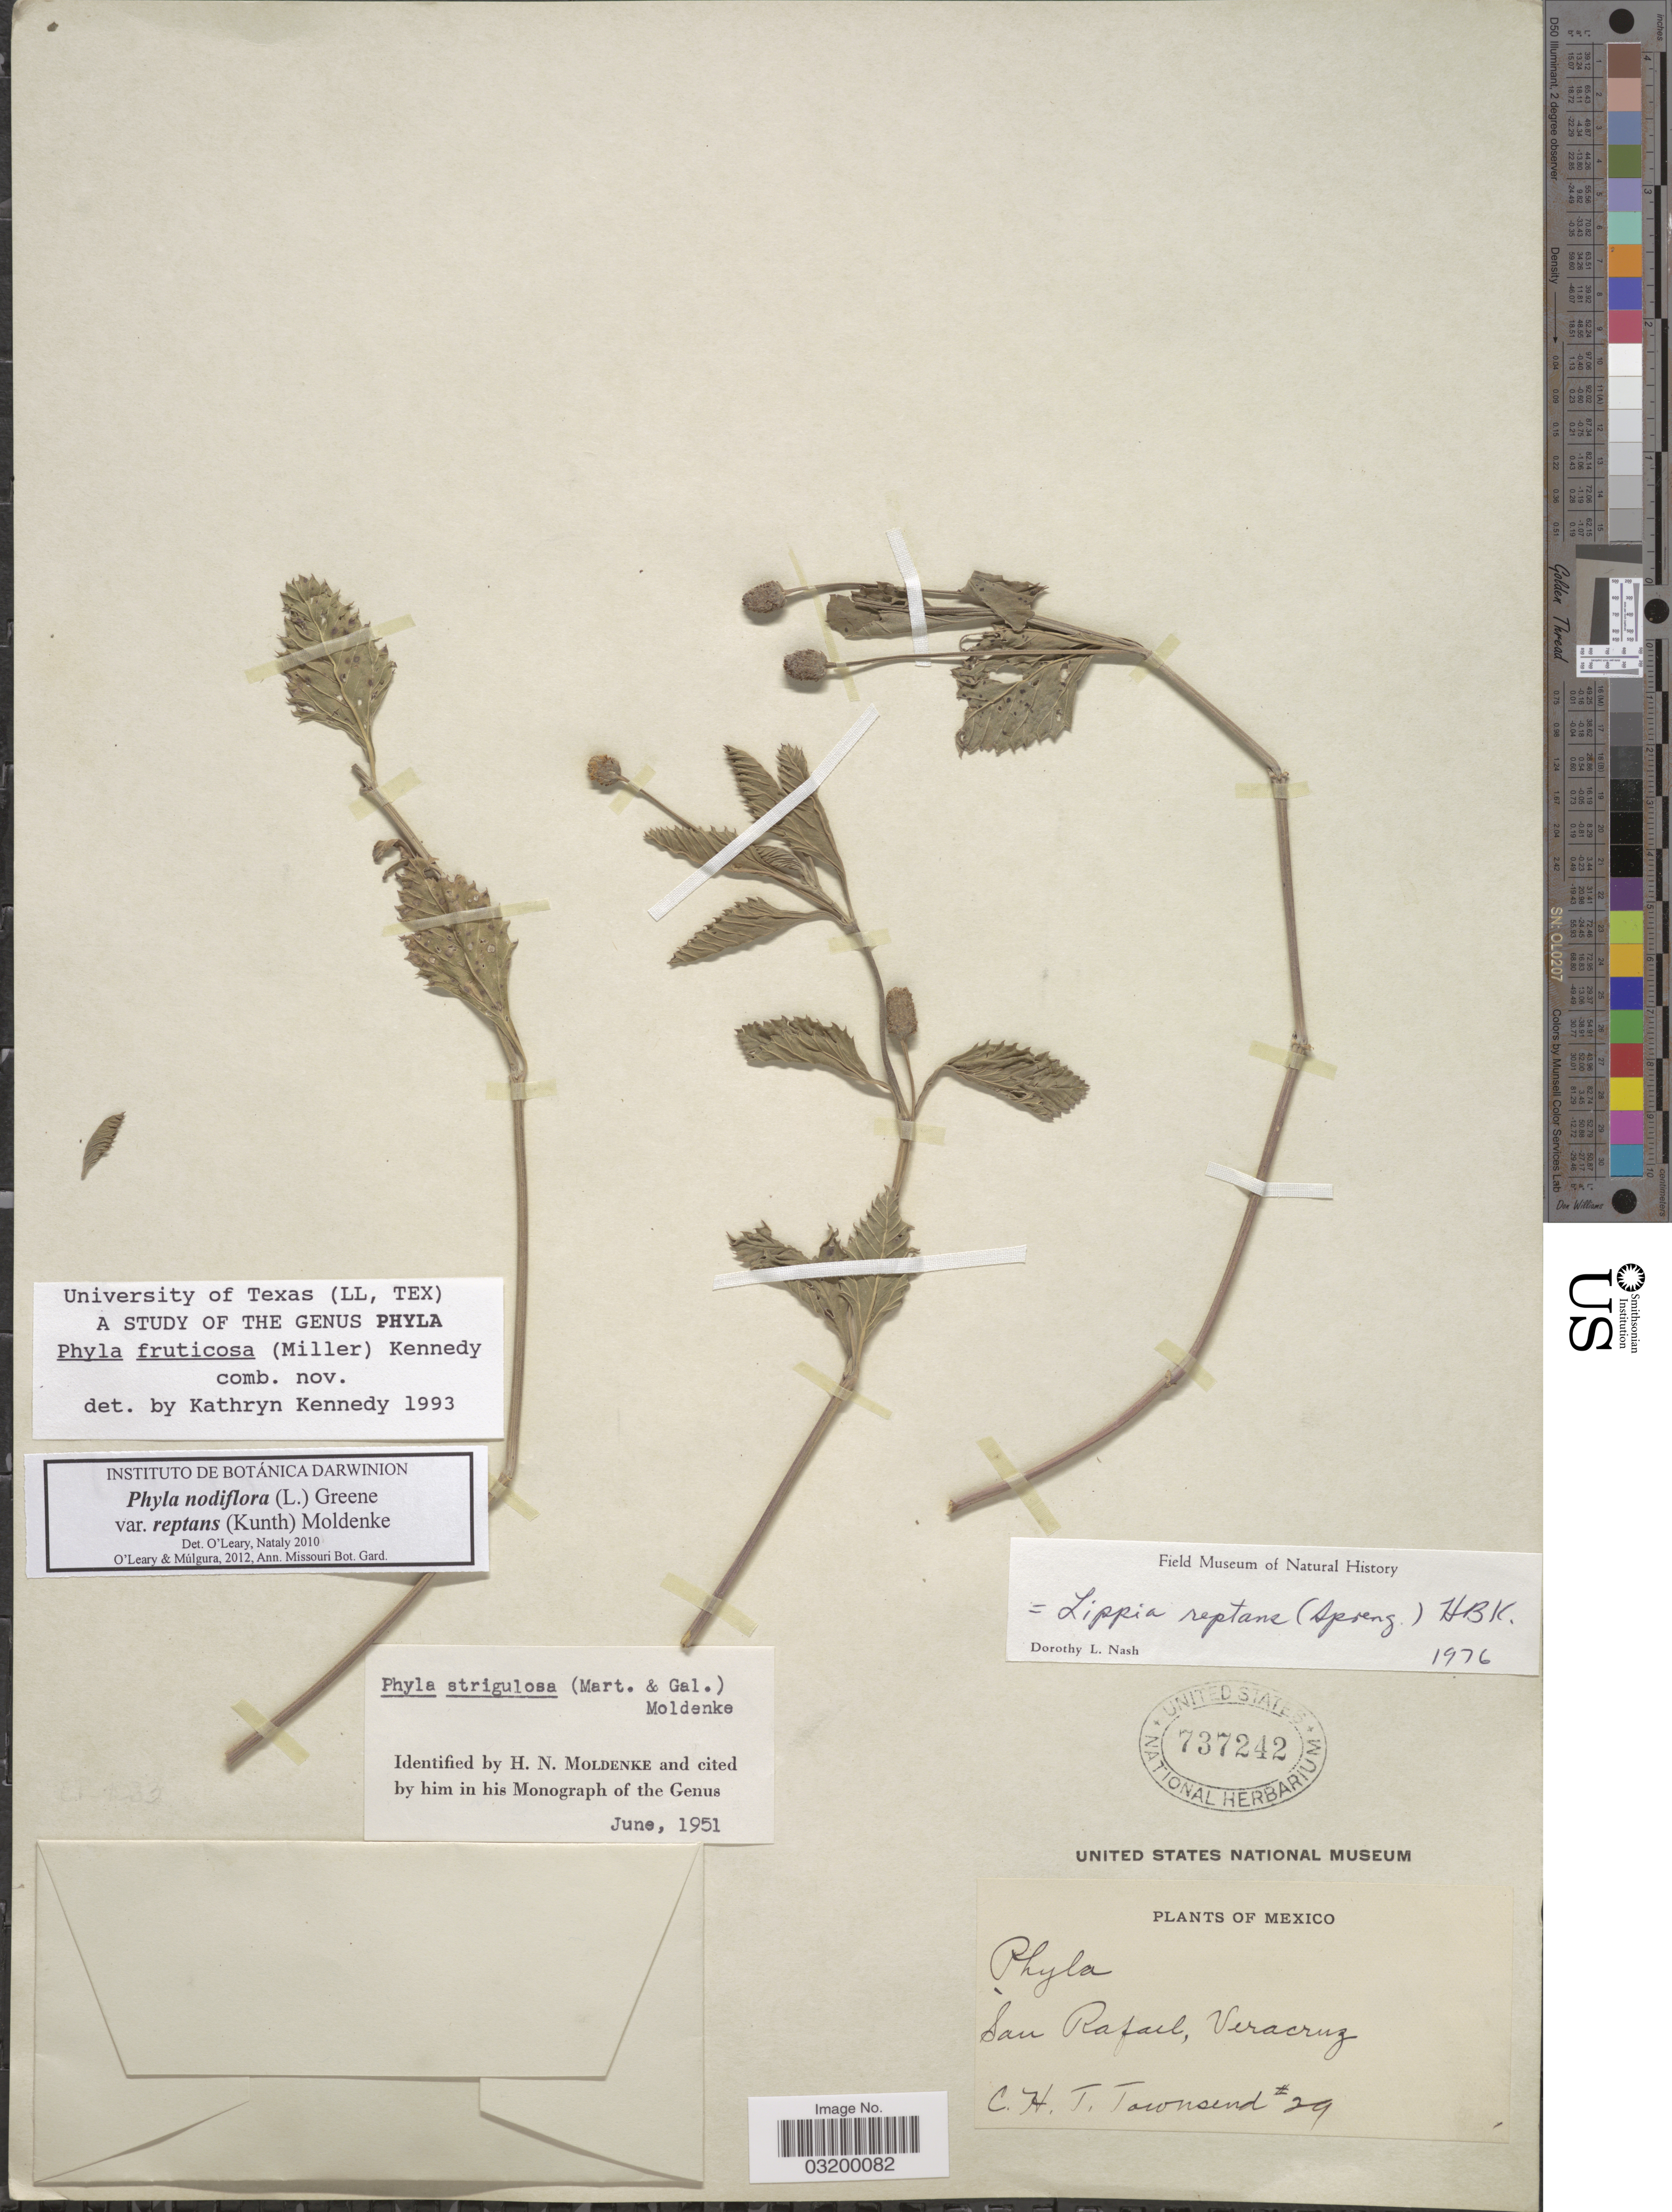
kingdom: Plantae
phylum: Tracheophyta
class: Magnoliopsida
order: Lamiales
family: Verbenaceae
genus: Phyla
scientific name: Phyla nodiflora var. reptans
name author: (Kunth) Moldenke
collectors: C. H. T. Townsend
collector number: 29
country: Mexico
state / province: Veracruz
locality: San Rafael, Vera Cruz.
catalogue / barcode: US 737242